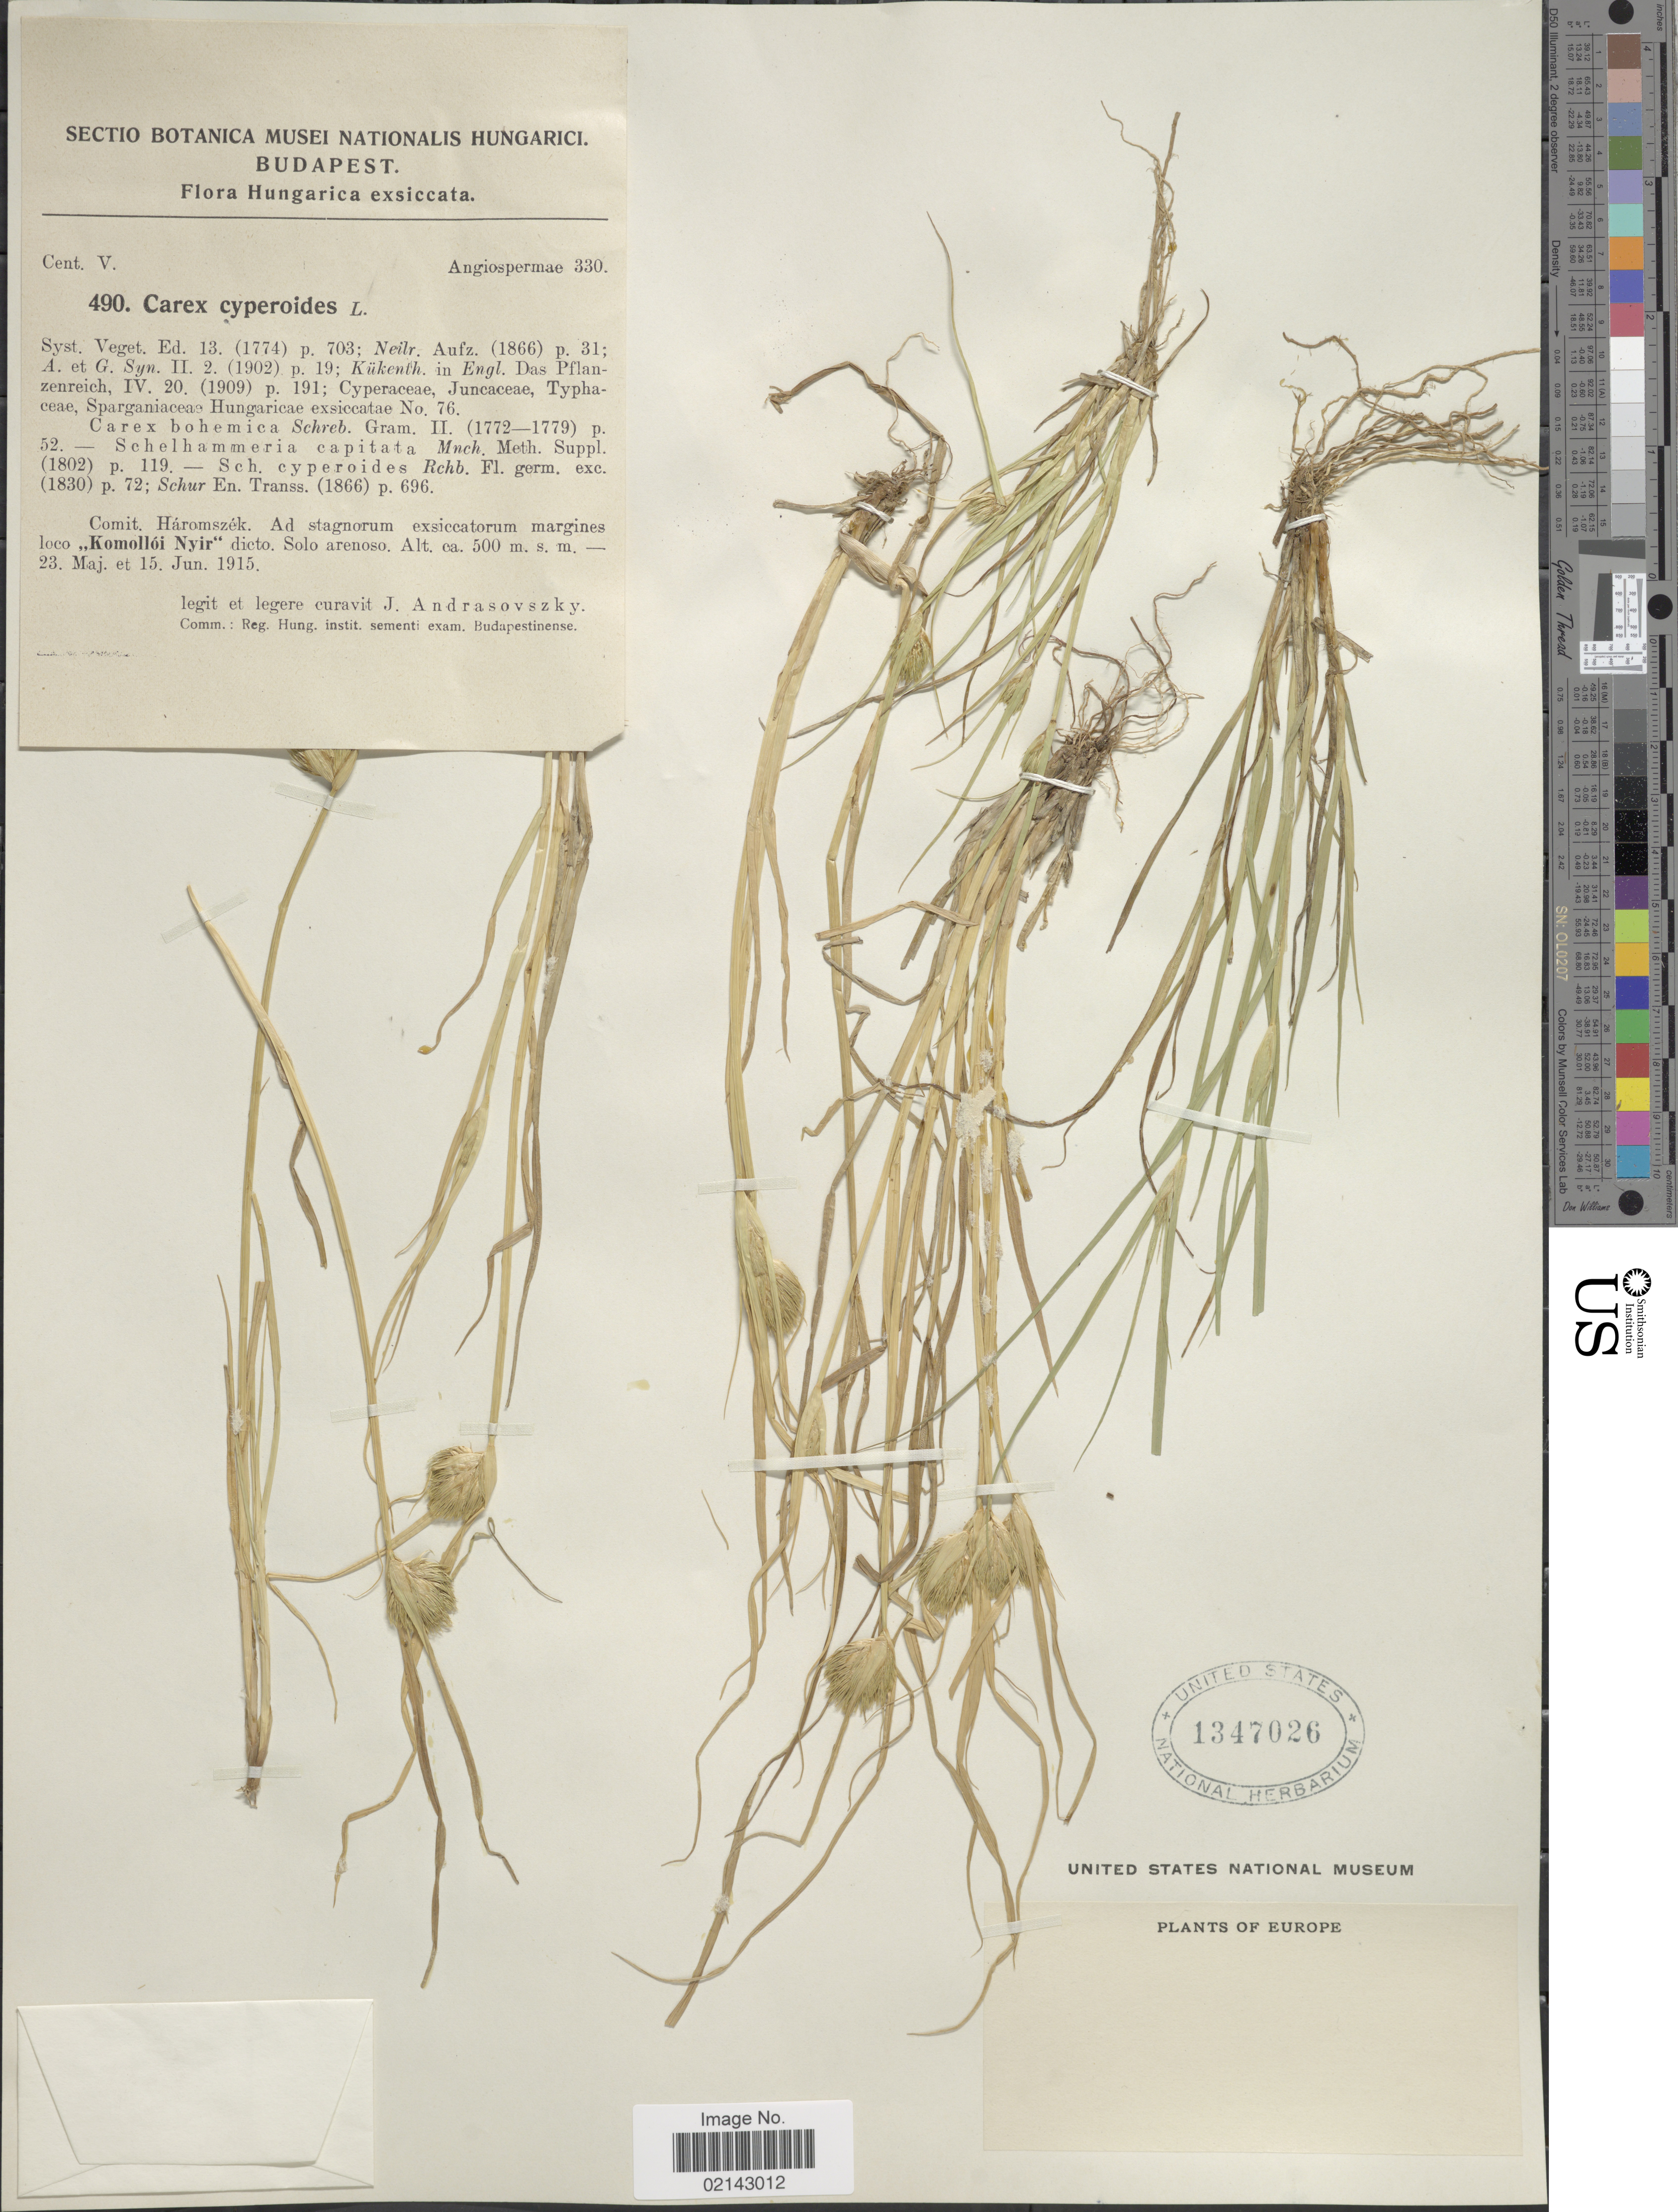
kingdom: Plantae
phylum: Tracheophyta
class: Liliopsida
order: Poales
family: Cyperaceae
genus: Carex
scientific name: Carex bohemica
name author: Schreb.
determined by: Strong, Mark T., (BOT), Smithsonian Institution - National Museum of Natural History (UNITED STATES)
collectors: J. Andrasovszky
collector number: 490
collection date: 1915-05-23/1915-06-15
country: Hungary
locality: Hungarica. Comit. haromszek. Ad stagnorum exsiccatorum margines loco Komolloi Nyir dicto. Solo arenoso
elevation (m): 500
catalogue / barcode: US 1347026